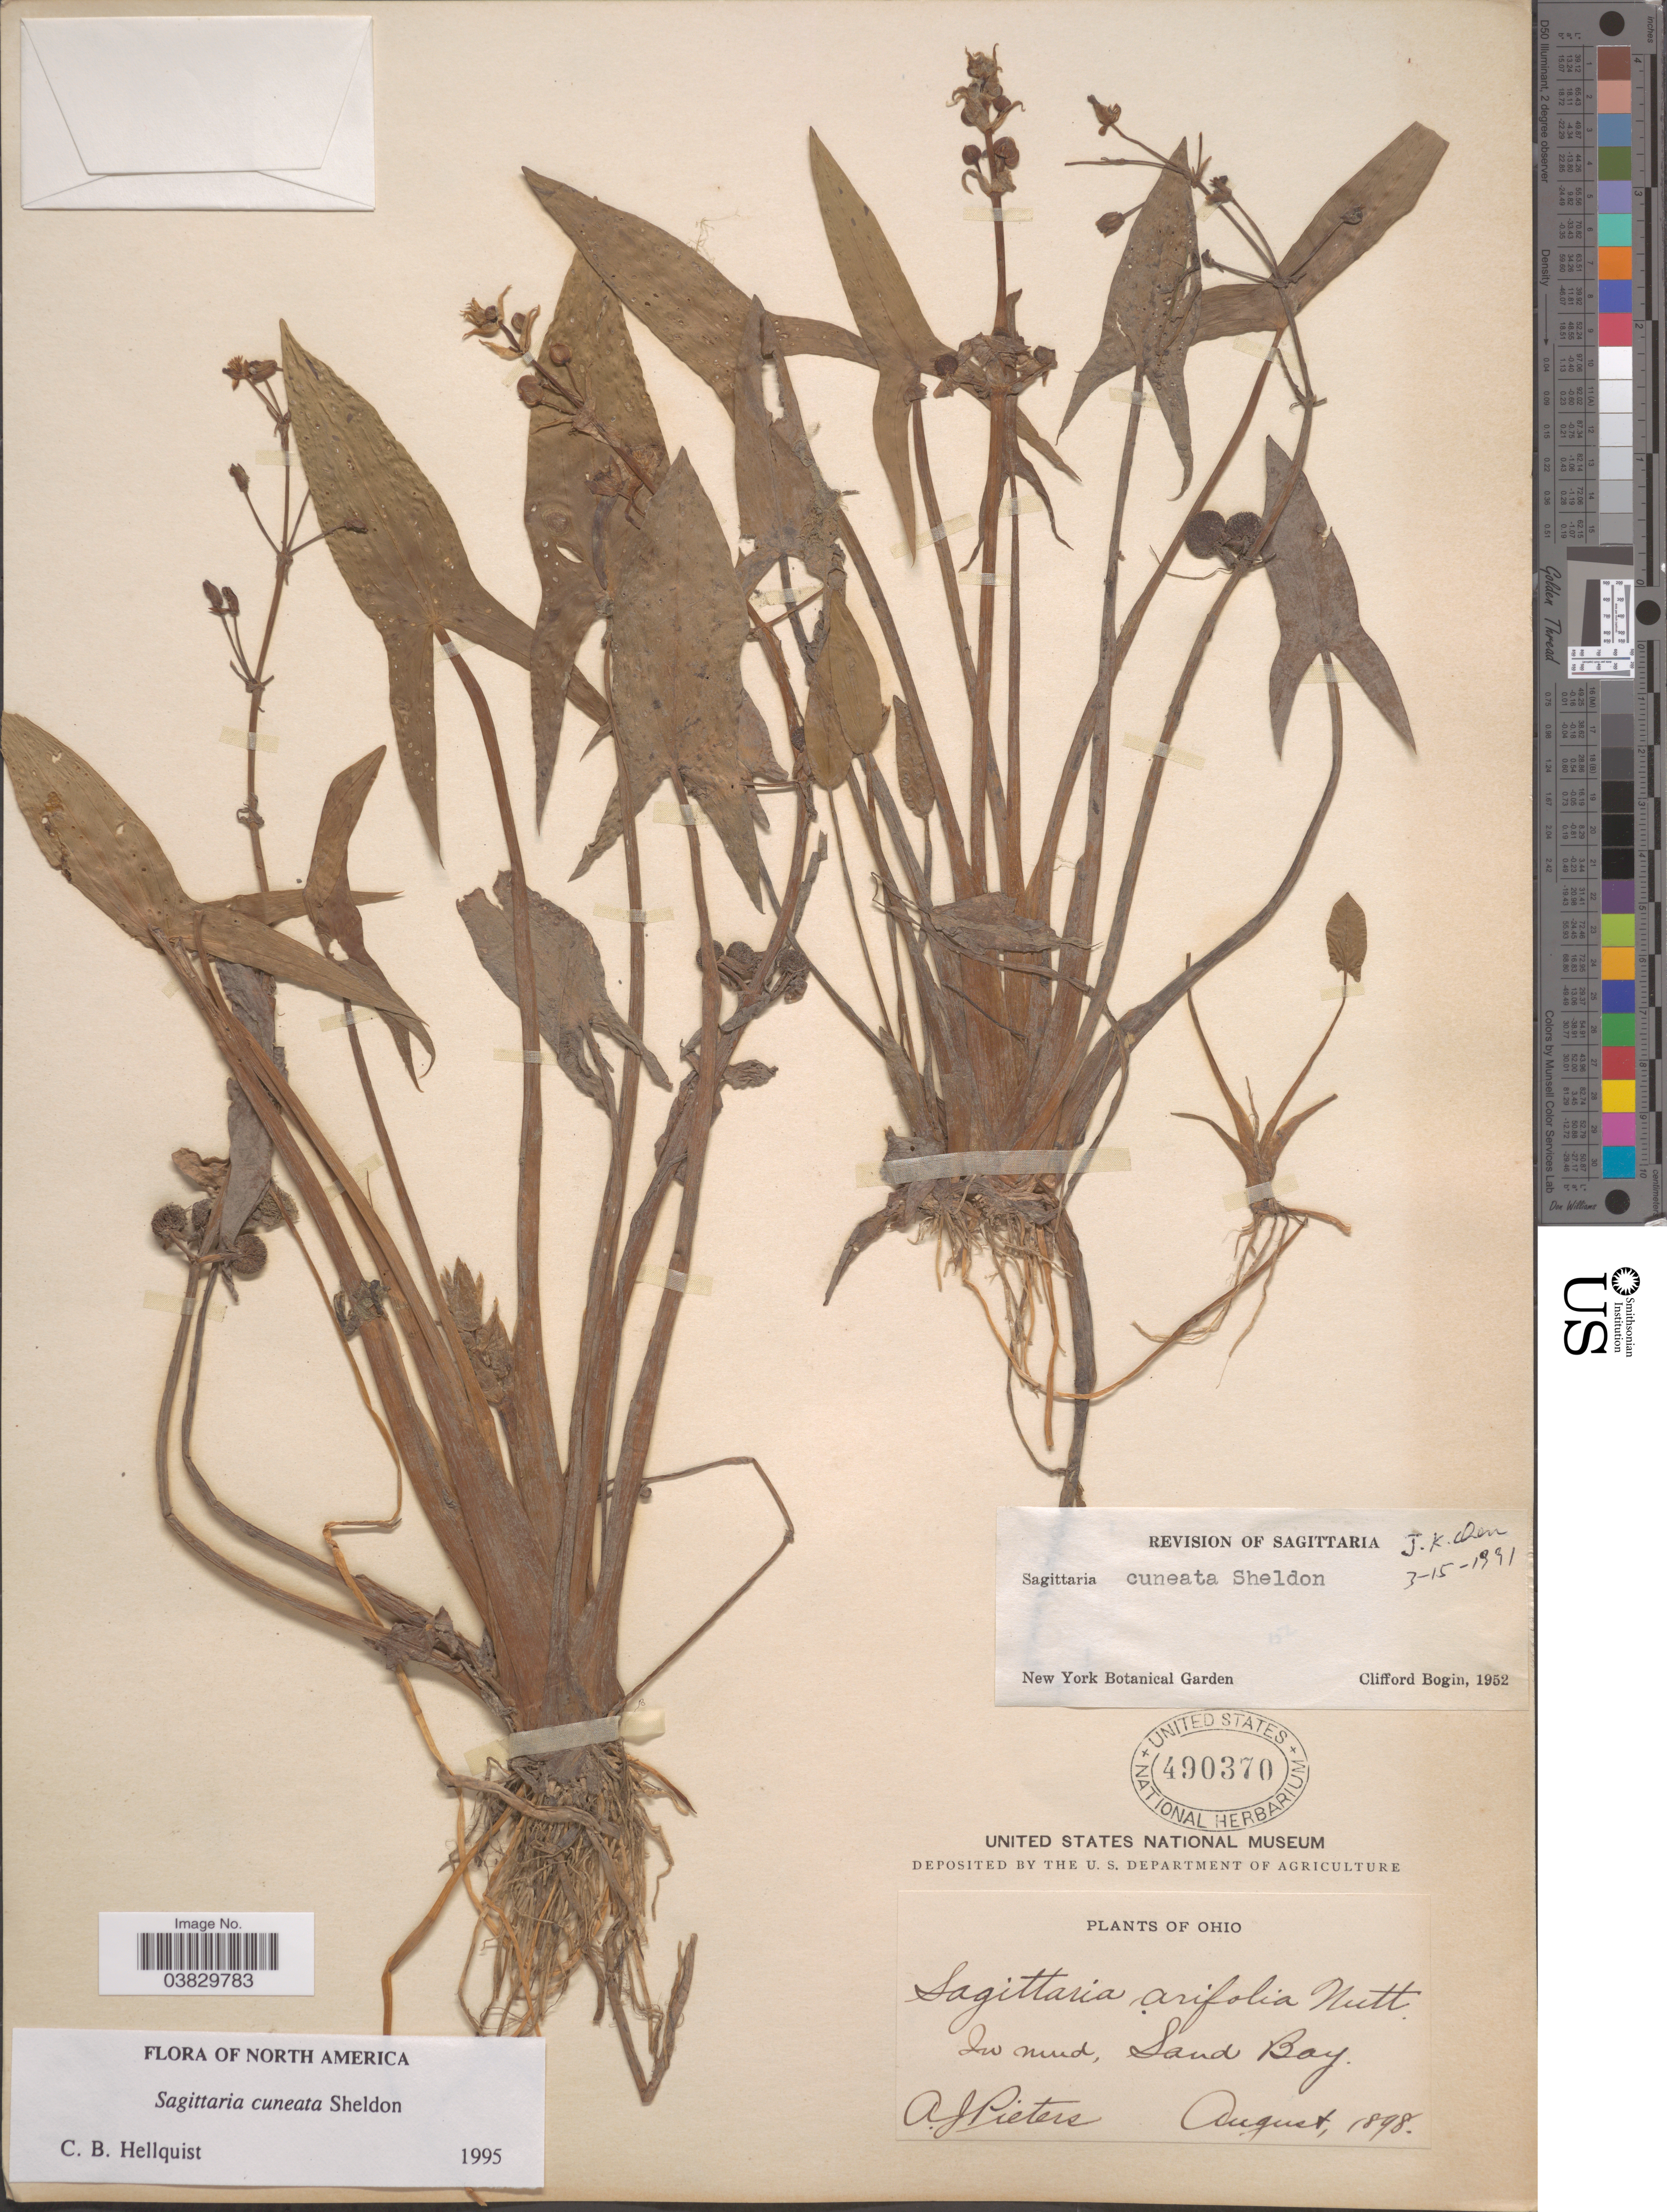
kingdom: Plantae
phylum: Tracheophyta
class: Liliopsida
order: Alismatales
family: Alismataceae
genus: Sagittaria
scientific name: Sagittaria cuneata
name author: E. Sheld.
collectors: A. Pieters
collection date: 1898-08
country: United States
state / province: Ohio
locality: In mud, Sand Bay.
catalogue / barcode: US 490370